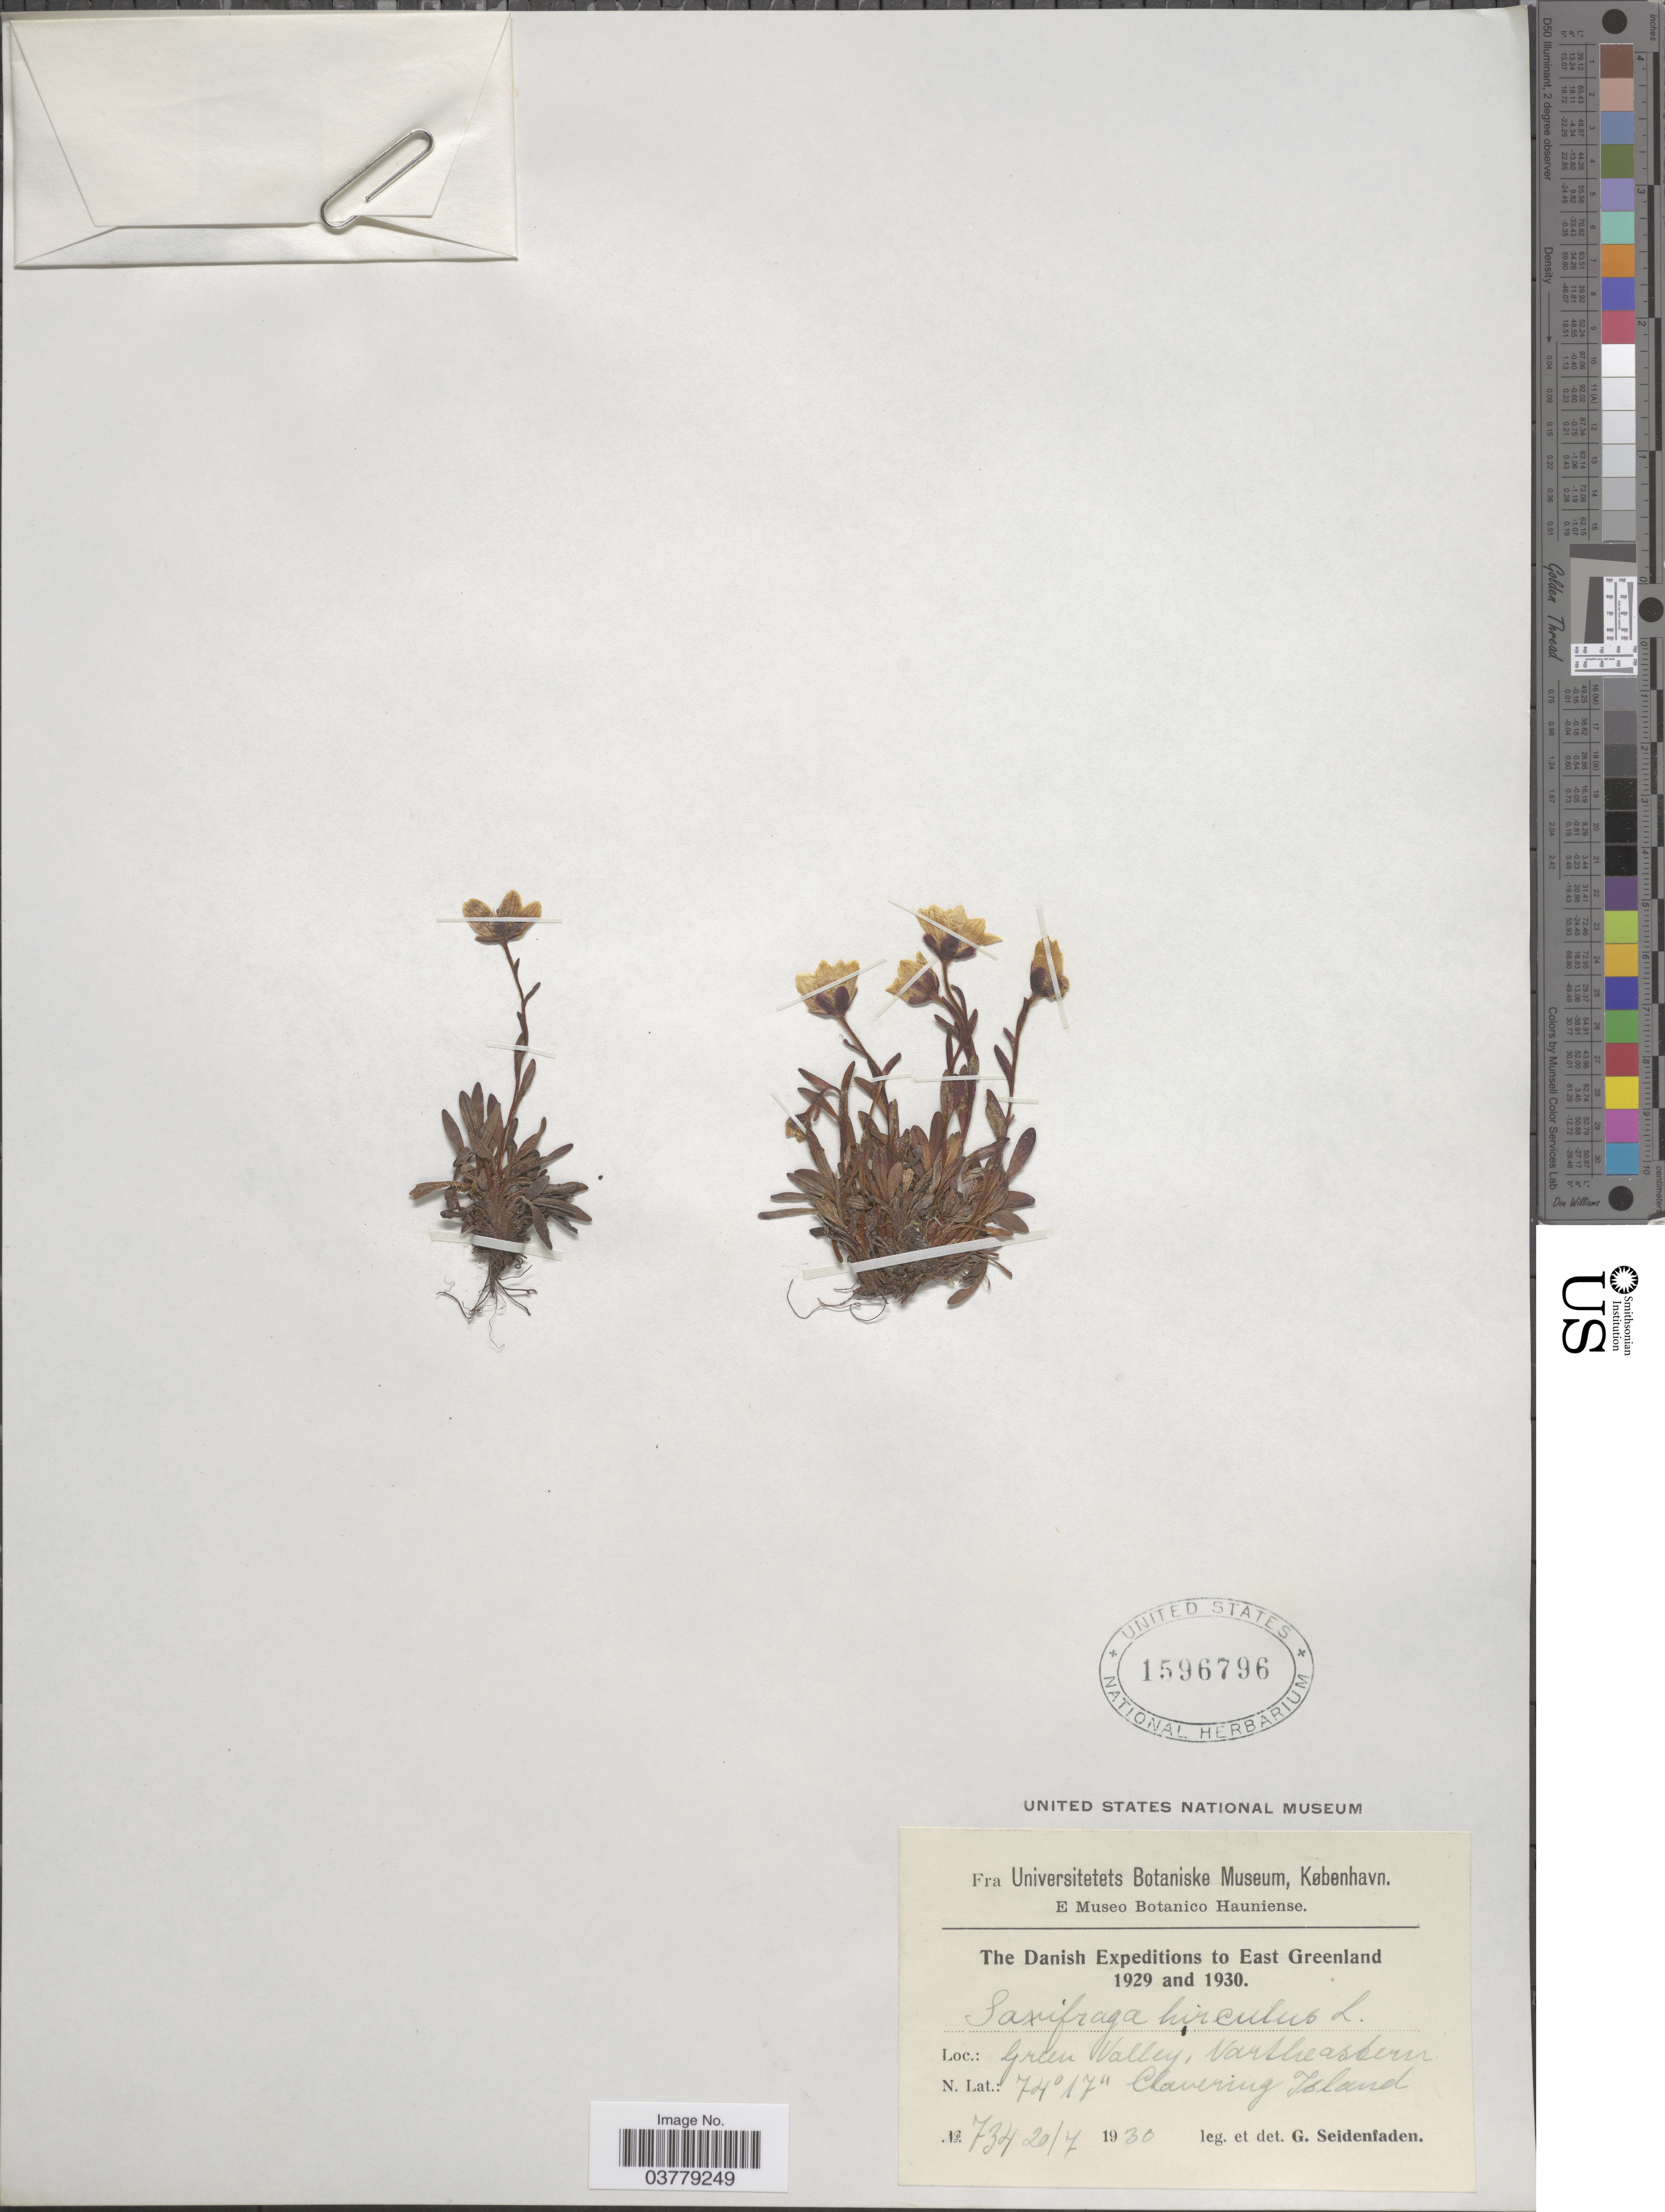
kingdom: Plantae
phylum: Tracheophyta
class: Magnoliopsida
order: Saxifragales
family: Saxifragaceae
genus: Saxifraga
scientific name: Saxifraga hirculus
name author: L.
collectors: G. Seidenfaden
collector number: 734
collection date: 1930-07-20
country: Greenland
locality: East Greenland. Green Valley, North eastern, Clavering Island.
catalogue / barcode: US 1596796